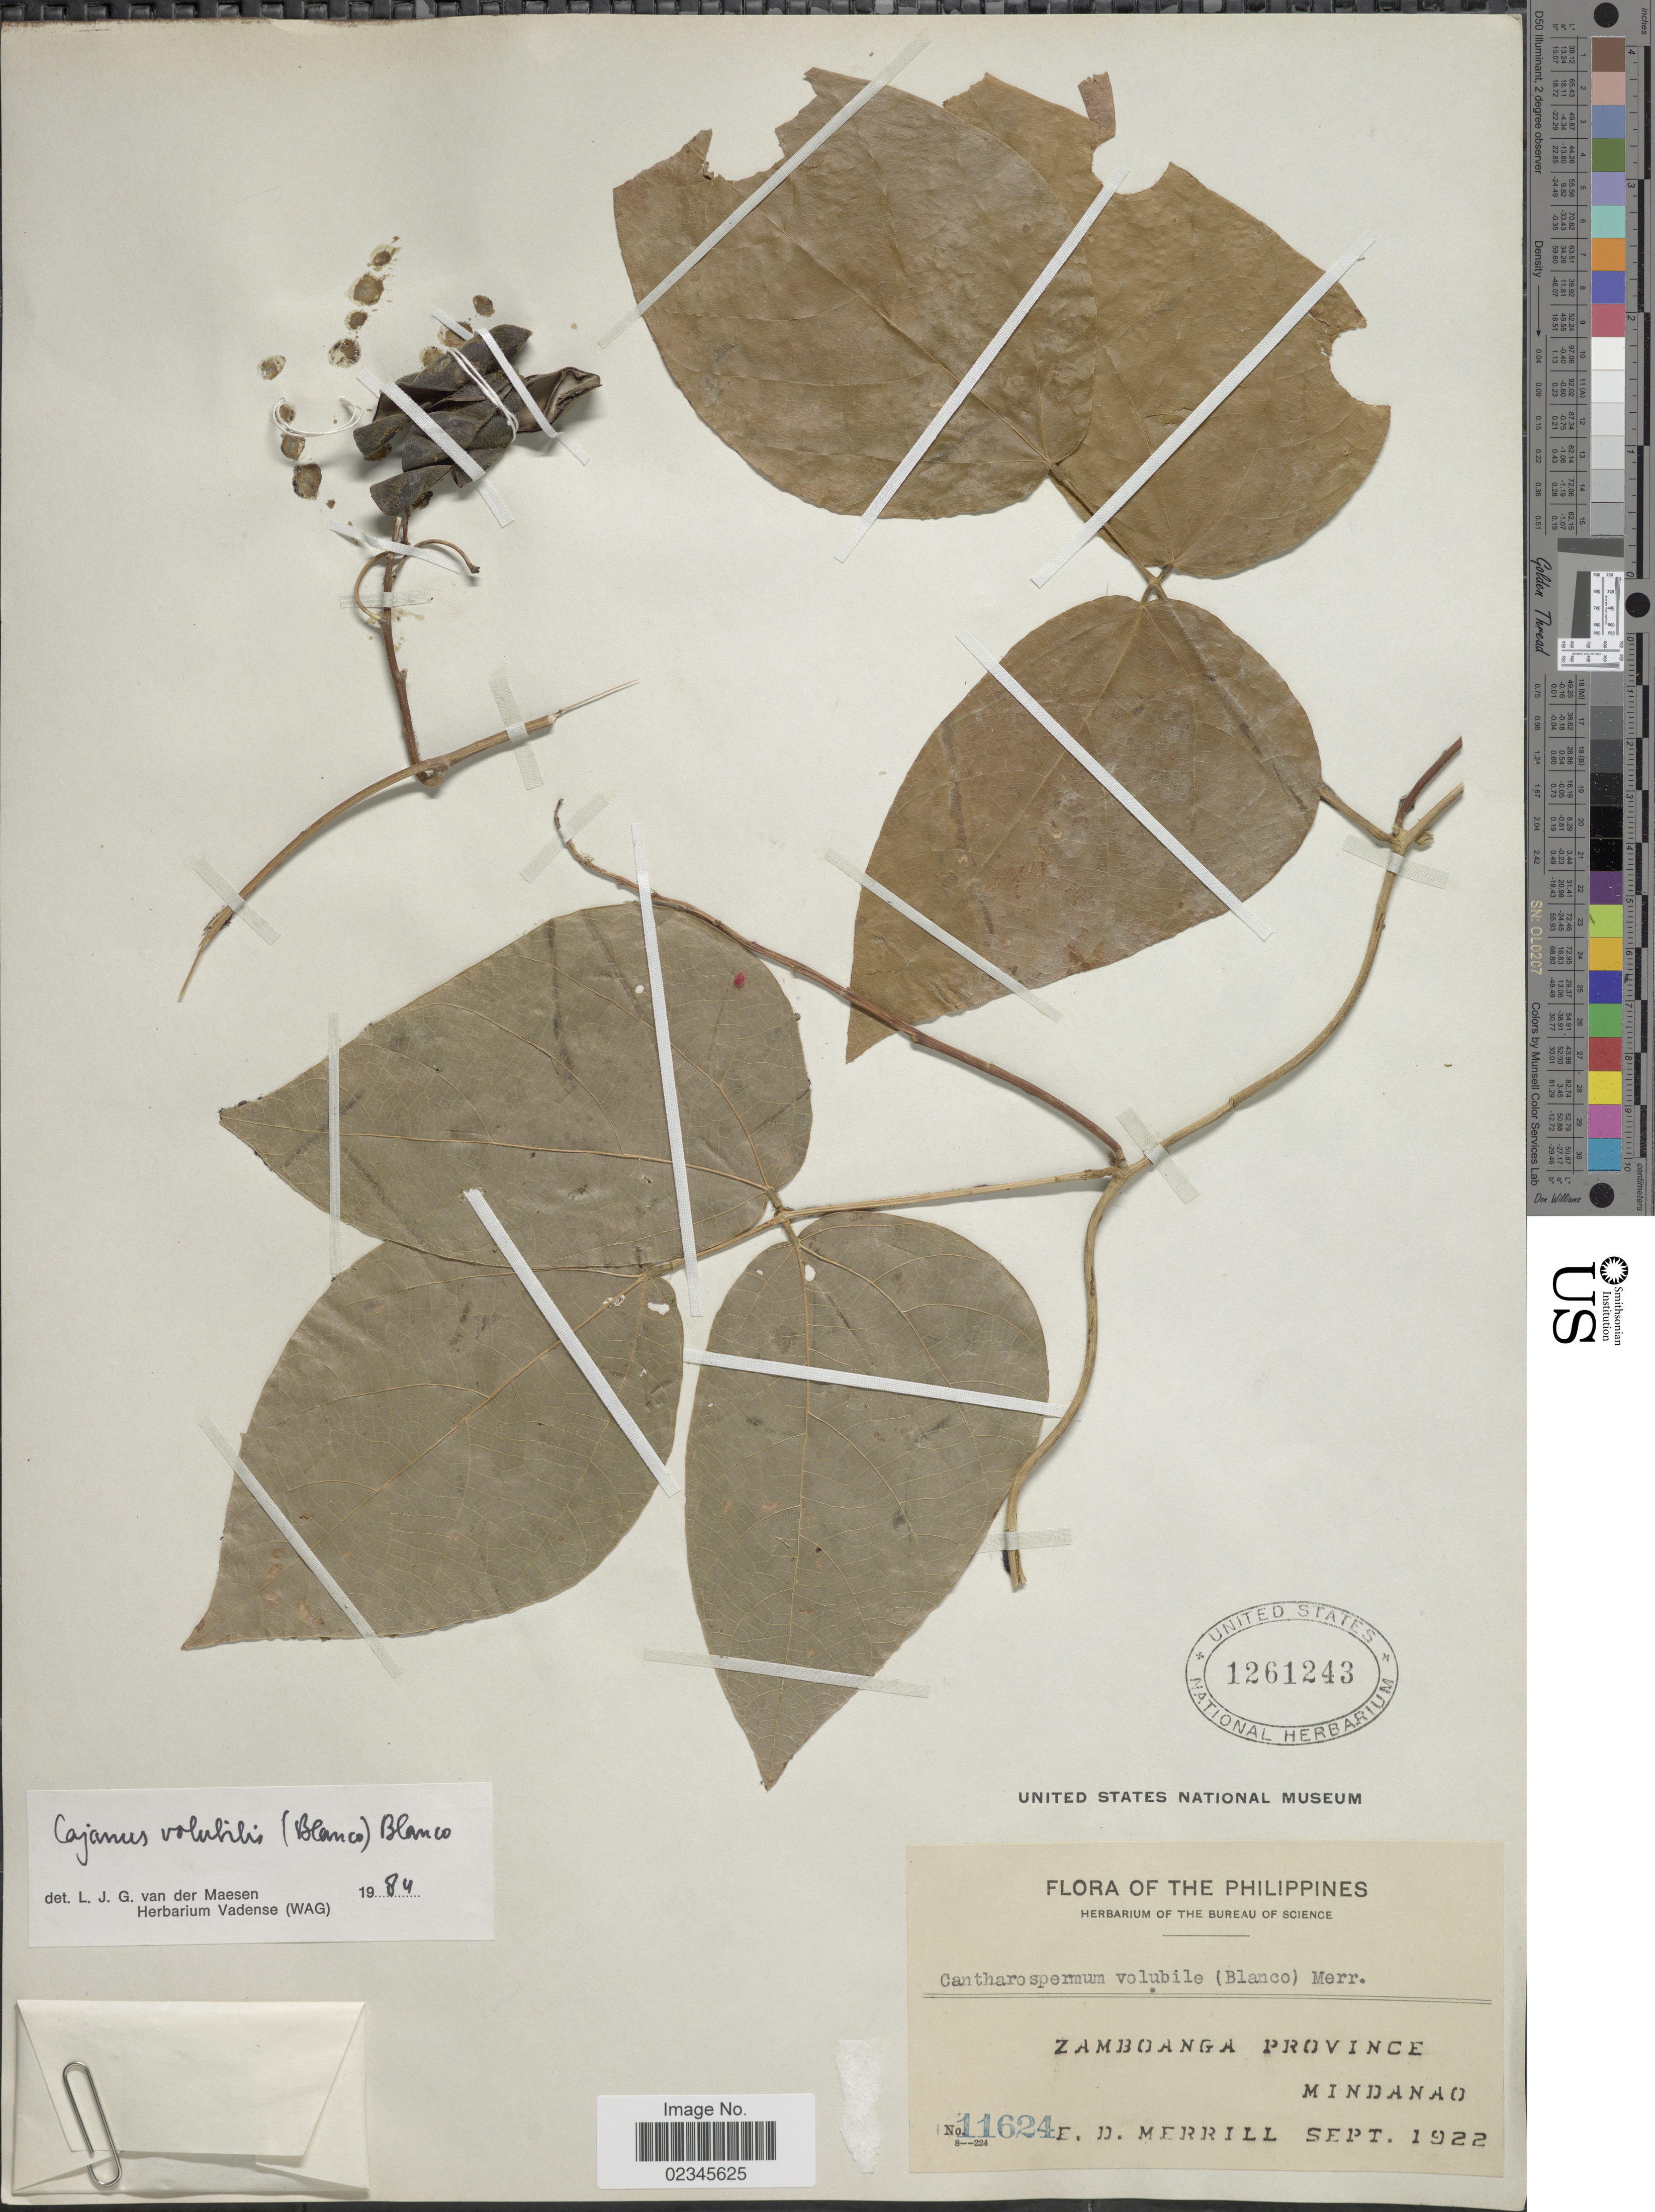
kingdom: Plantae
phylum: Tracheophyta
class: Magnoliopsida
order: Fabales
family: Fabaceae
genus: Cajanus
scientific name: Cajanus volubilis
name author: (Blanco) Blanco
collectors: E. D. Merrill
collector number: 11624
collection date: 1922-09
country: Philippines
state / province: Zamboanga Peninsula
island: Mindanao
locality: Zamboanga Province. Mindanao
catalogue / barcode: US 1261243